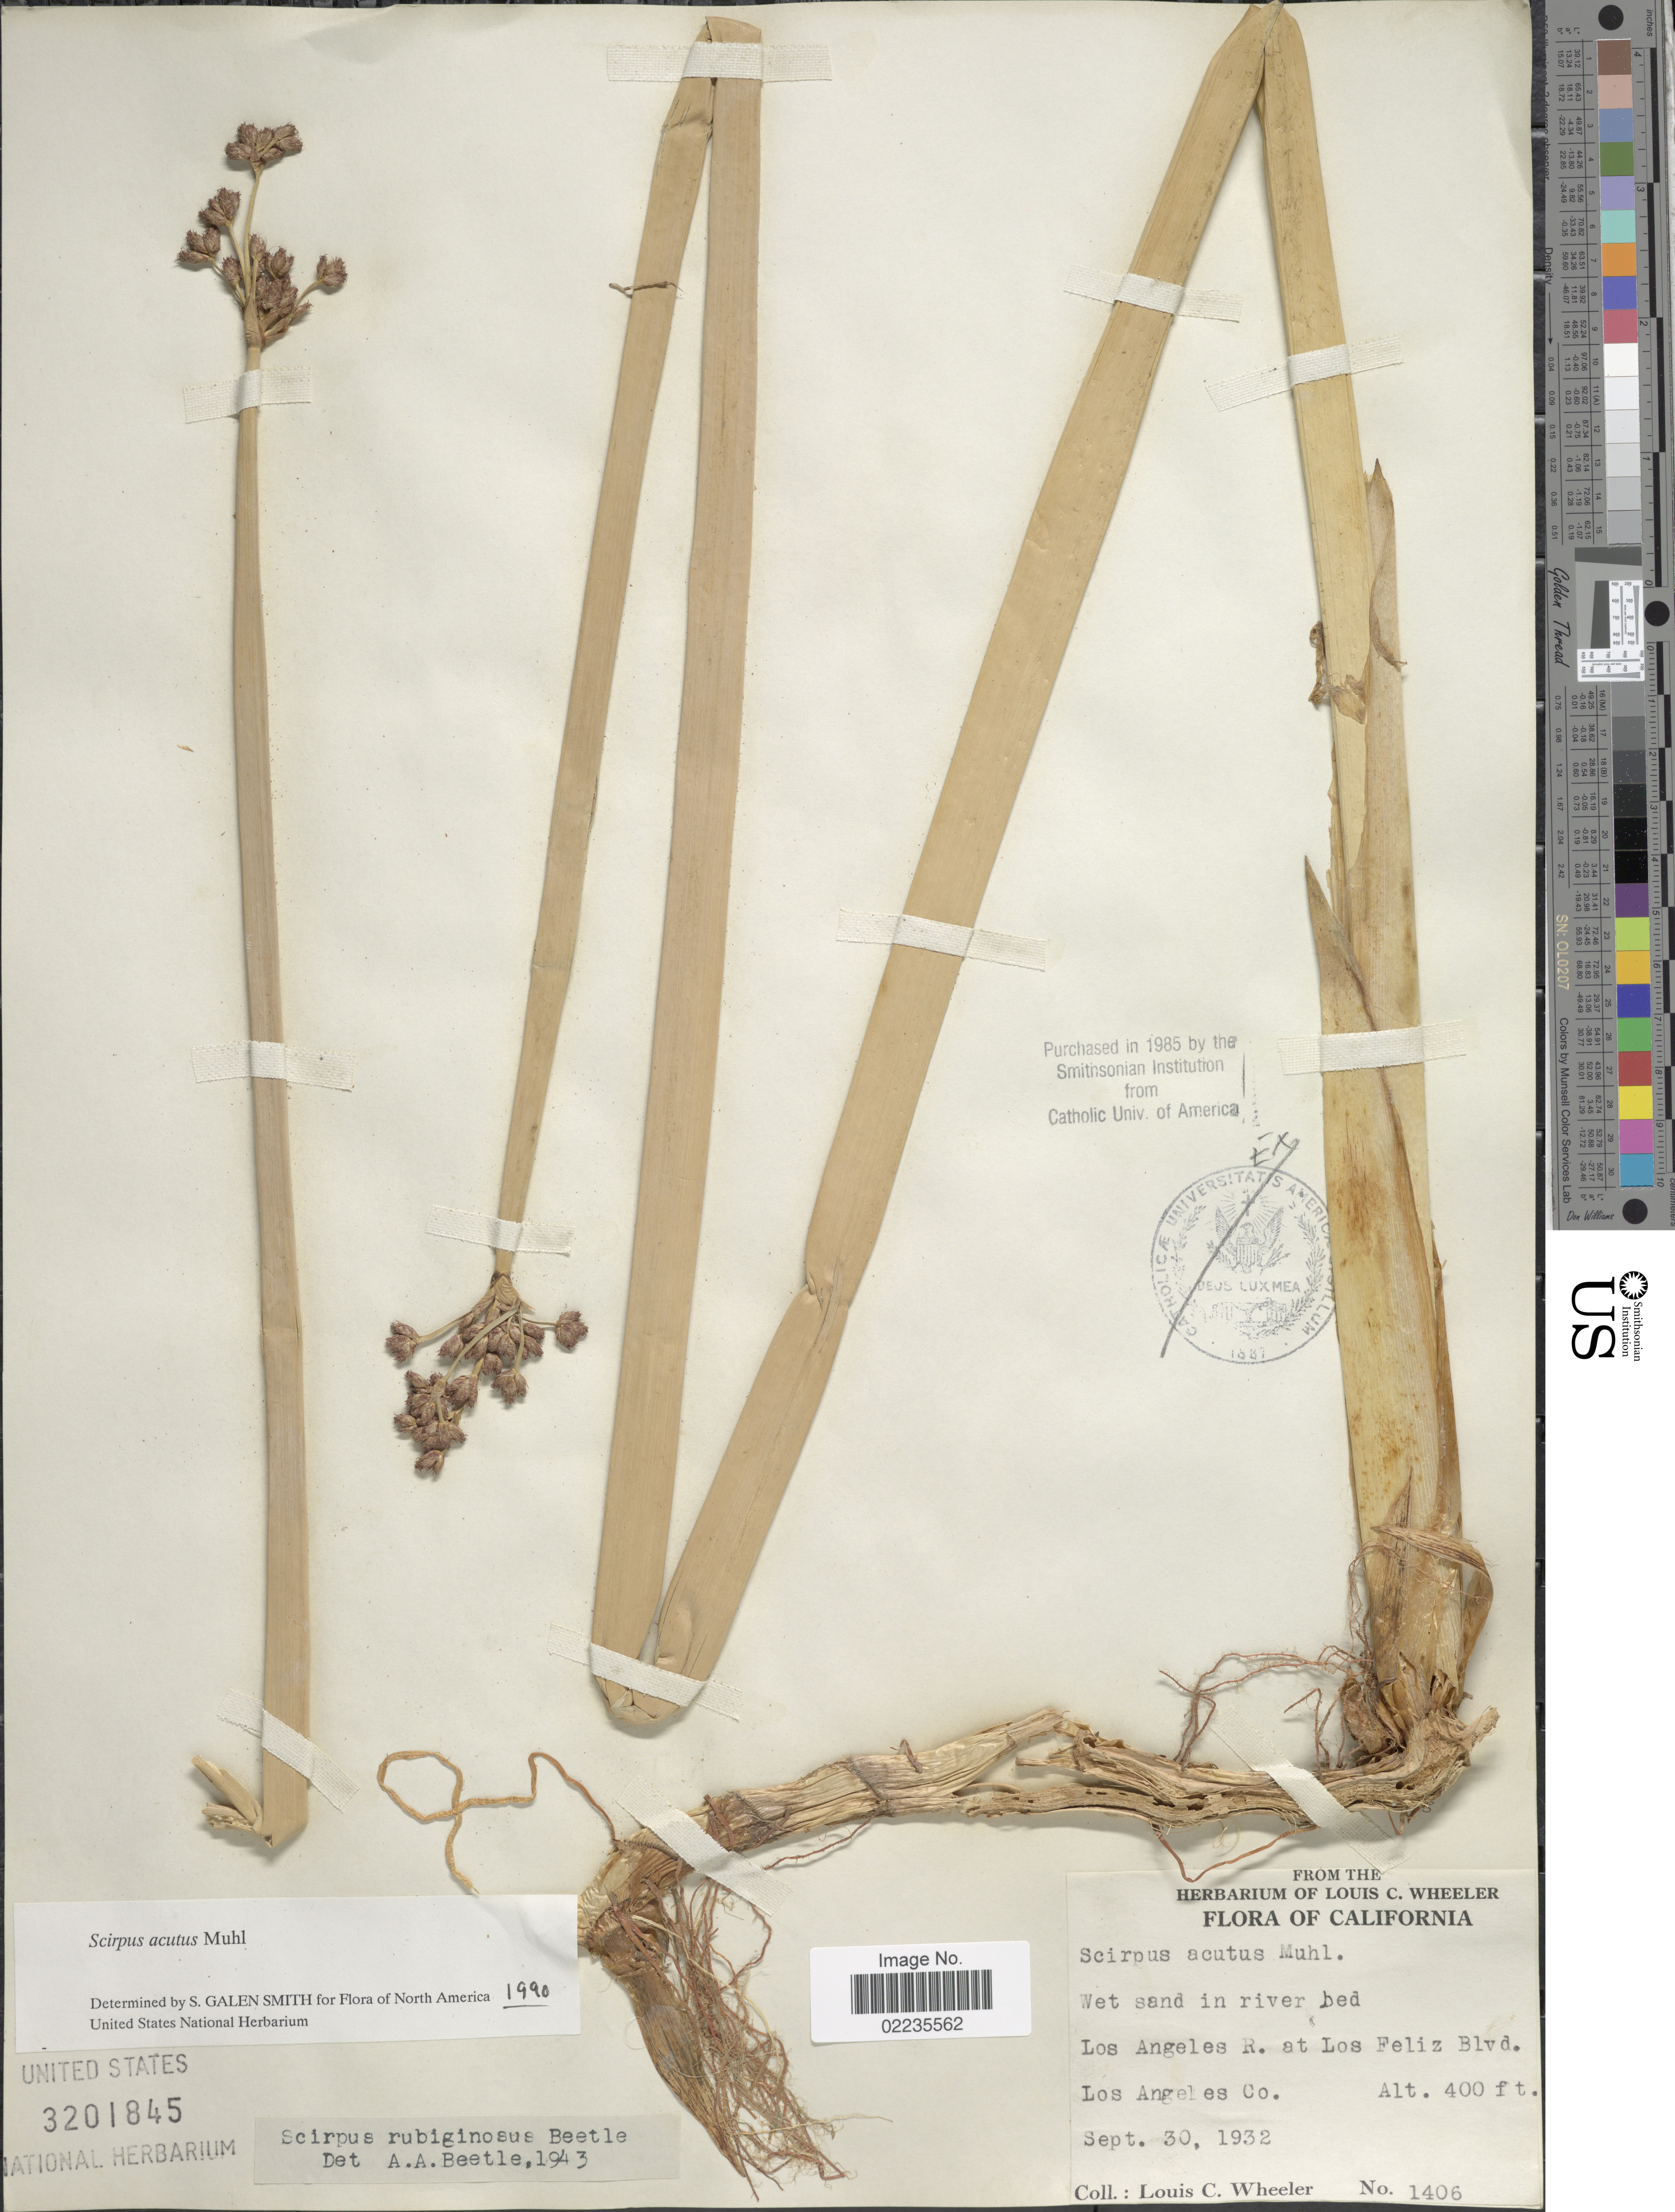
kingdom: Plantae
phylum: Tracheophyta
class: Liliopsida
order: Poales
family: Cyperaceae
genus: Schoenoplectus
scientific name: Schoenoplectus acutus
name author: (Muhl. ex Bigelow) Á. Löve & D. Löve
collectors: L. C. Wheeler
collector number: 1406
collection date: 1932-09-30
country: United States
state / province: California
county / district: Los Angeles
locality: Los Angeles R., at Los Feliz Blvd, Los Angeles Co.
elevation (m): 122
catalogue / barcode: US 3201845